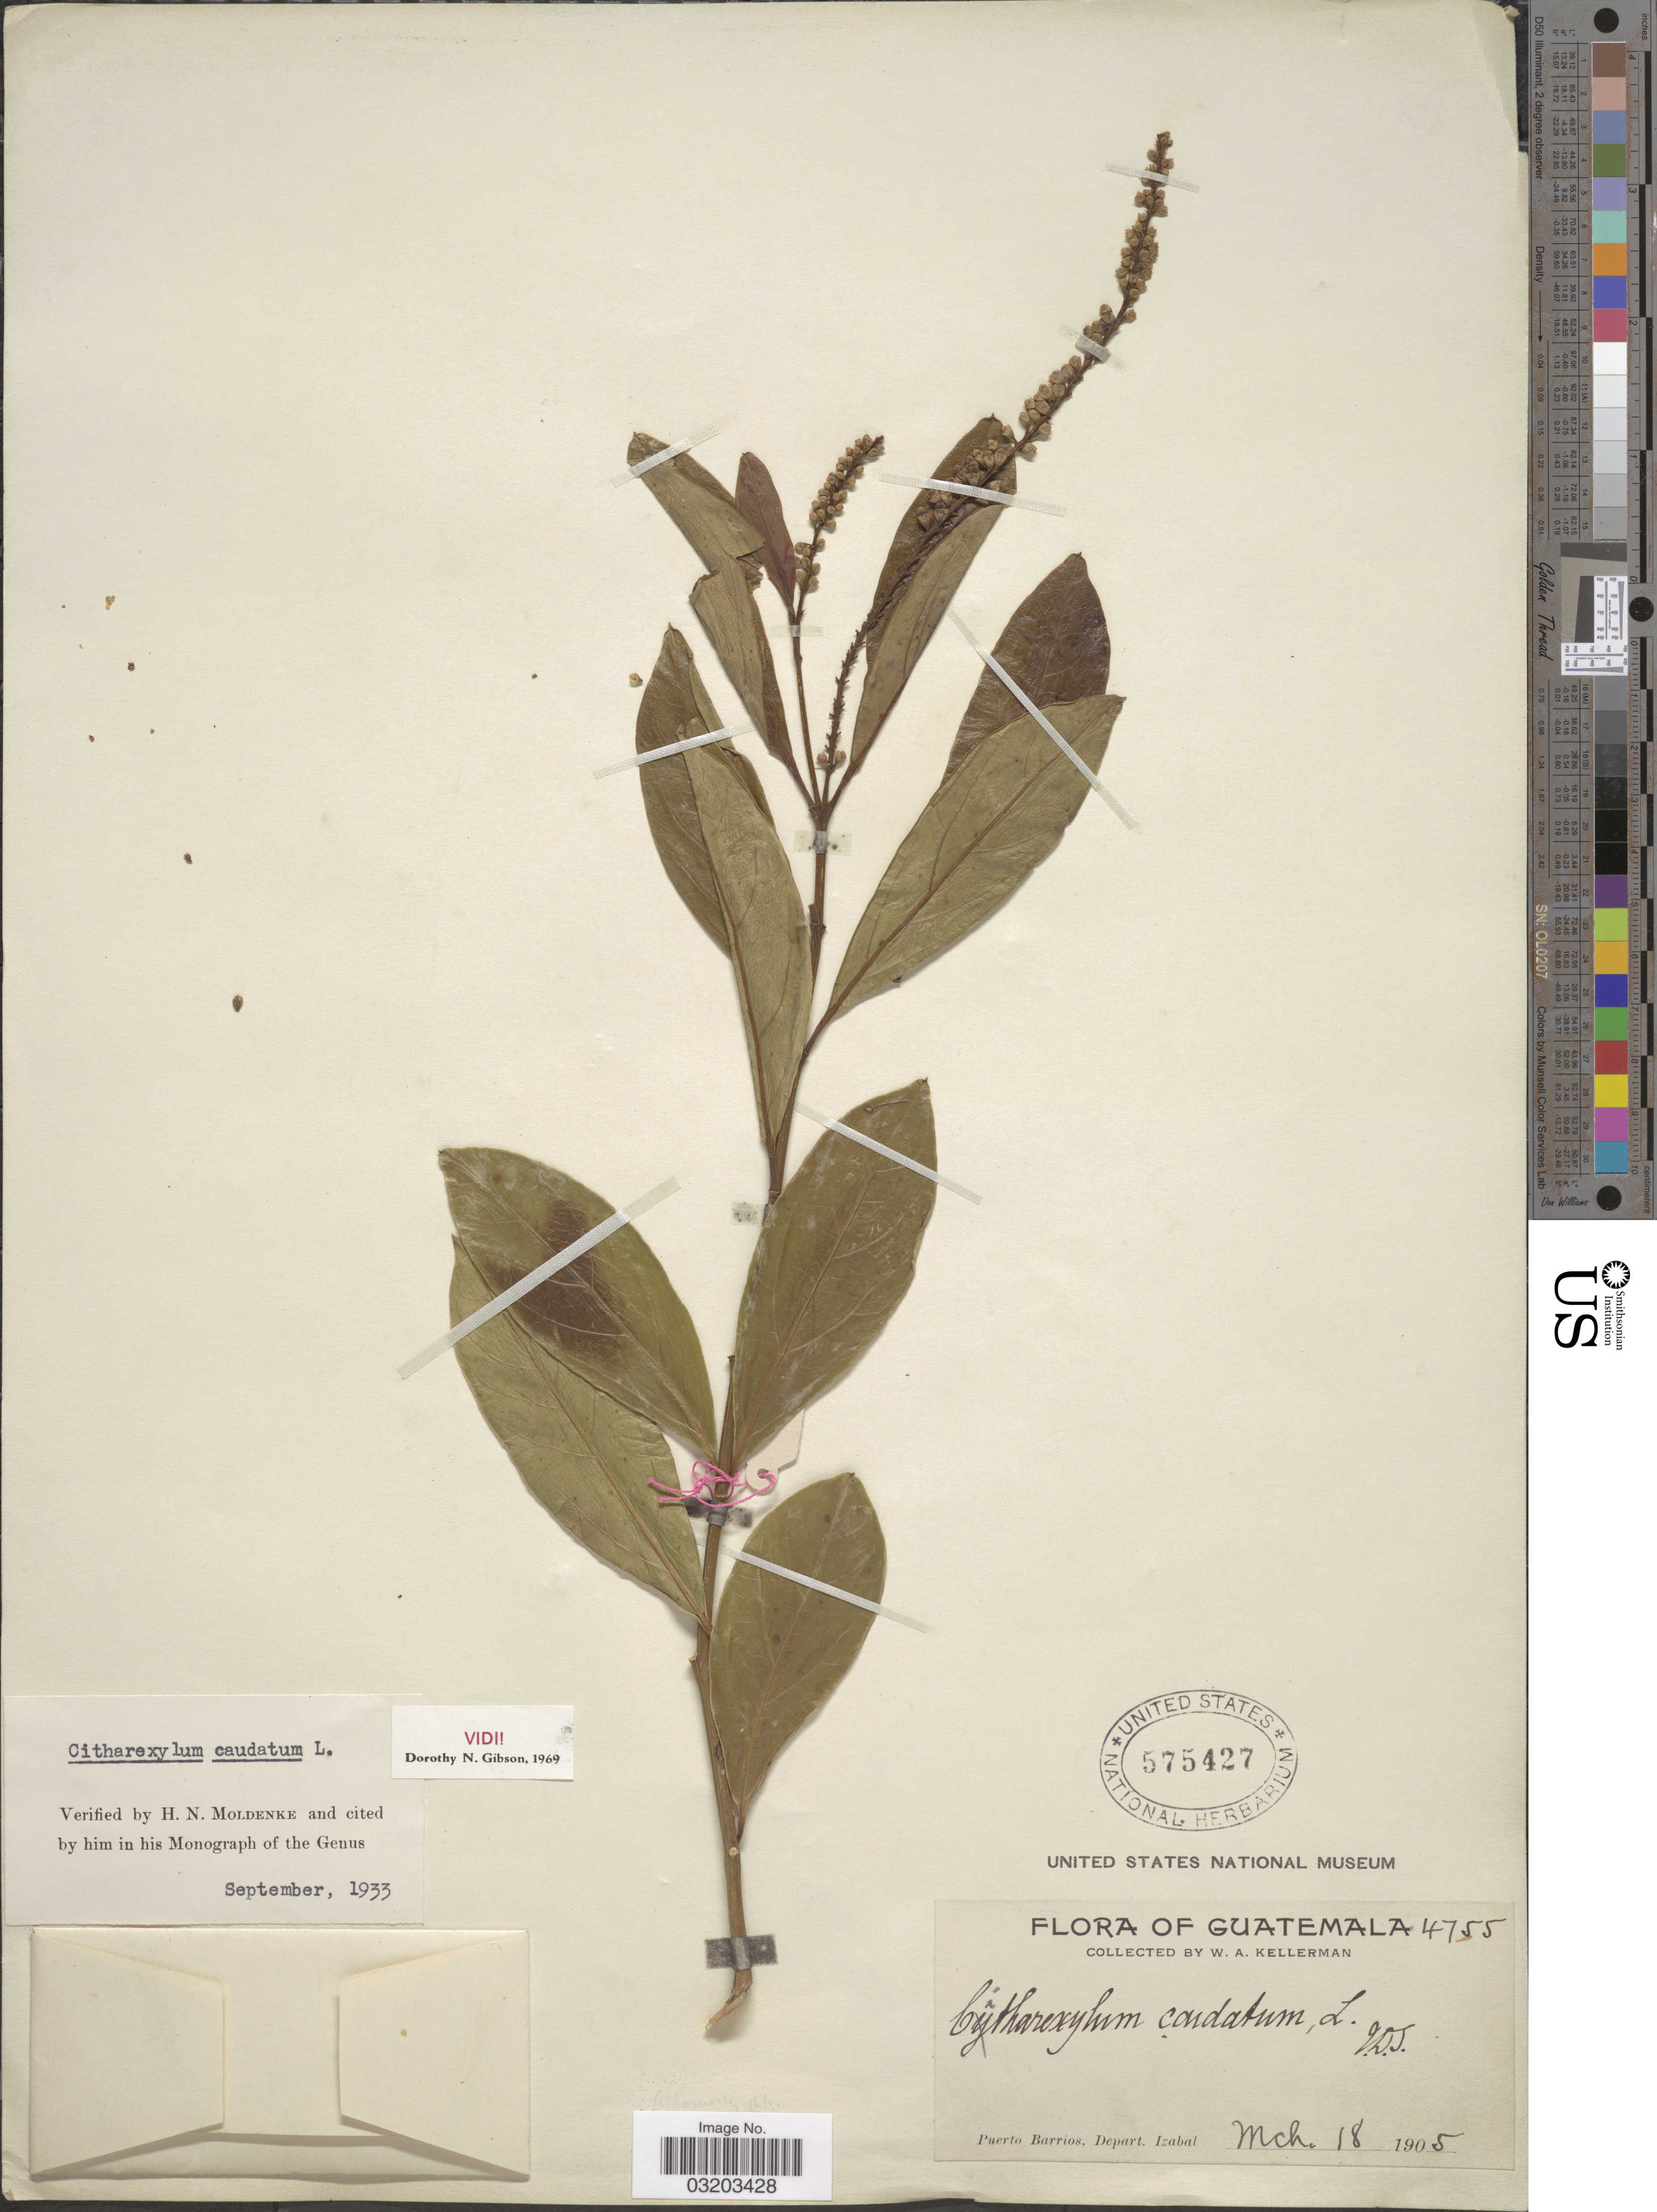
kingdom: Plantae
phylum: Tracheophyta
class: Magnoliopsida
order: Lamiales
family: Verbenaceae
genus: Citharexylum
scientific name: Citharexylum caudatum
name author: L.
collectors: W. Kellerman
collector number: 4755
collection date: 1905-03-18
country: Guatemala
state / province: Izabal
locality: Puerto Barrios. Depart. Izabal.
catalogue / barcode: US 575427